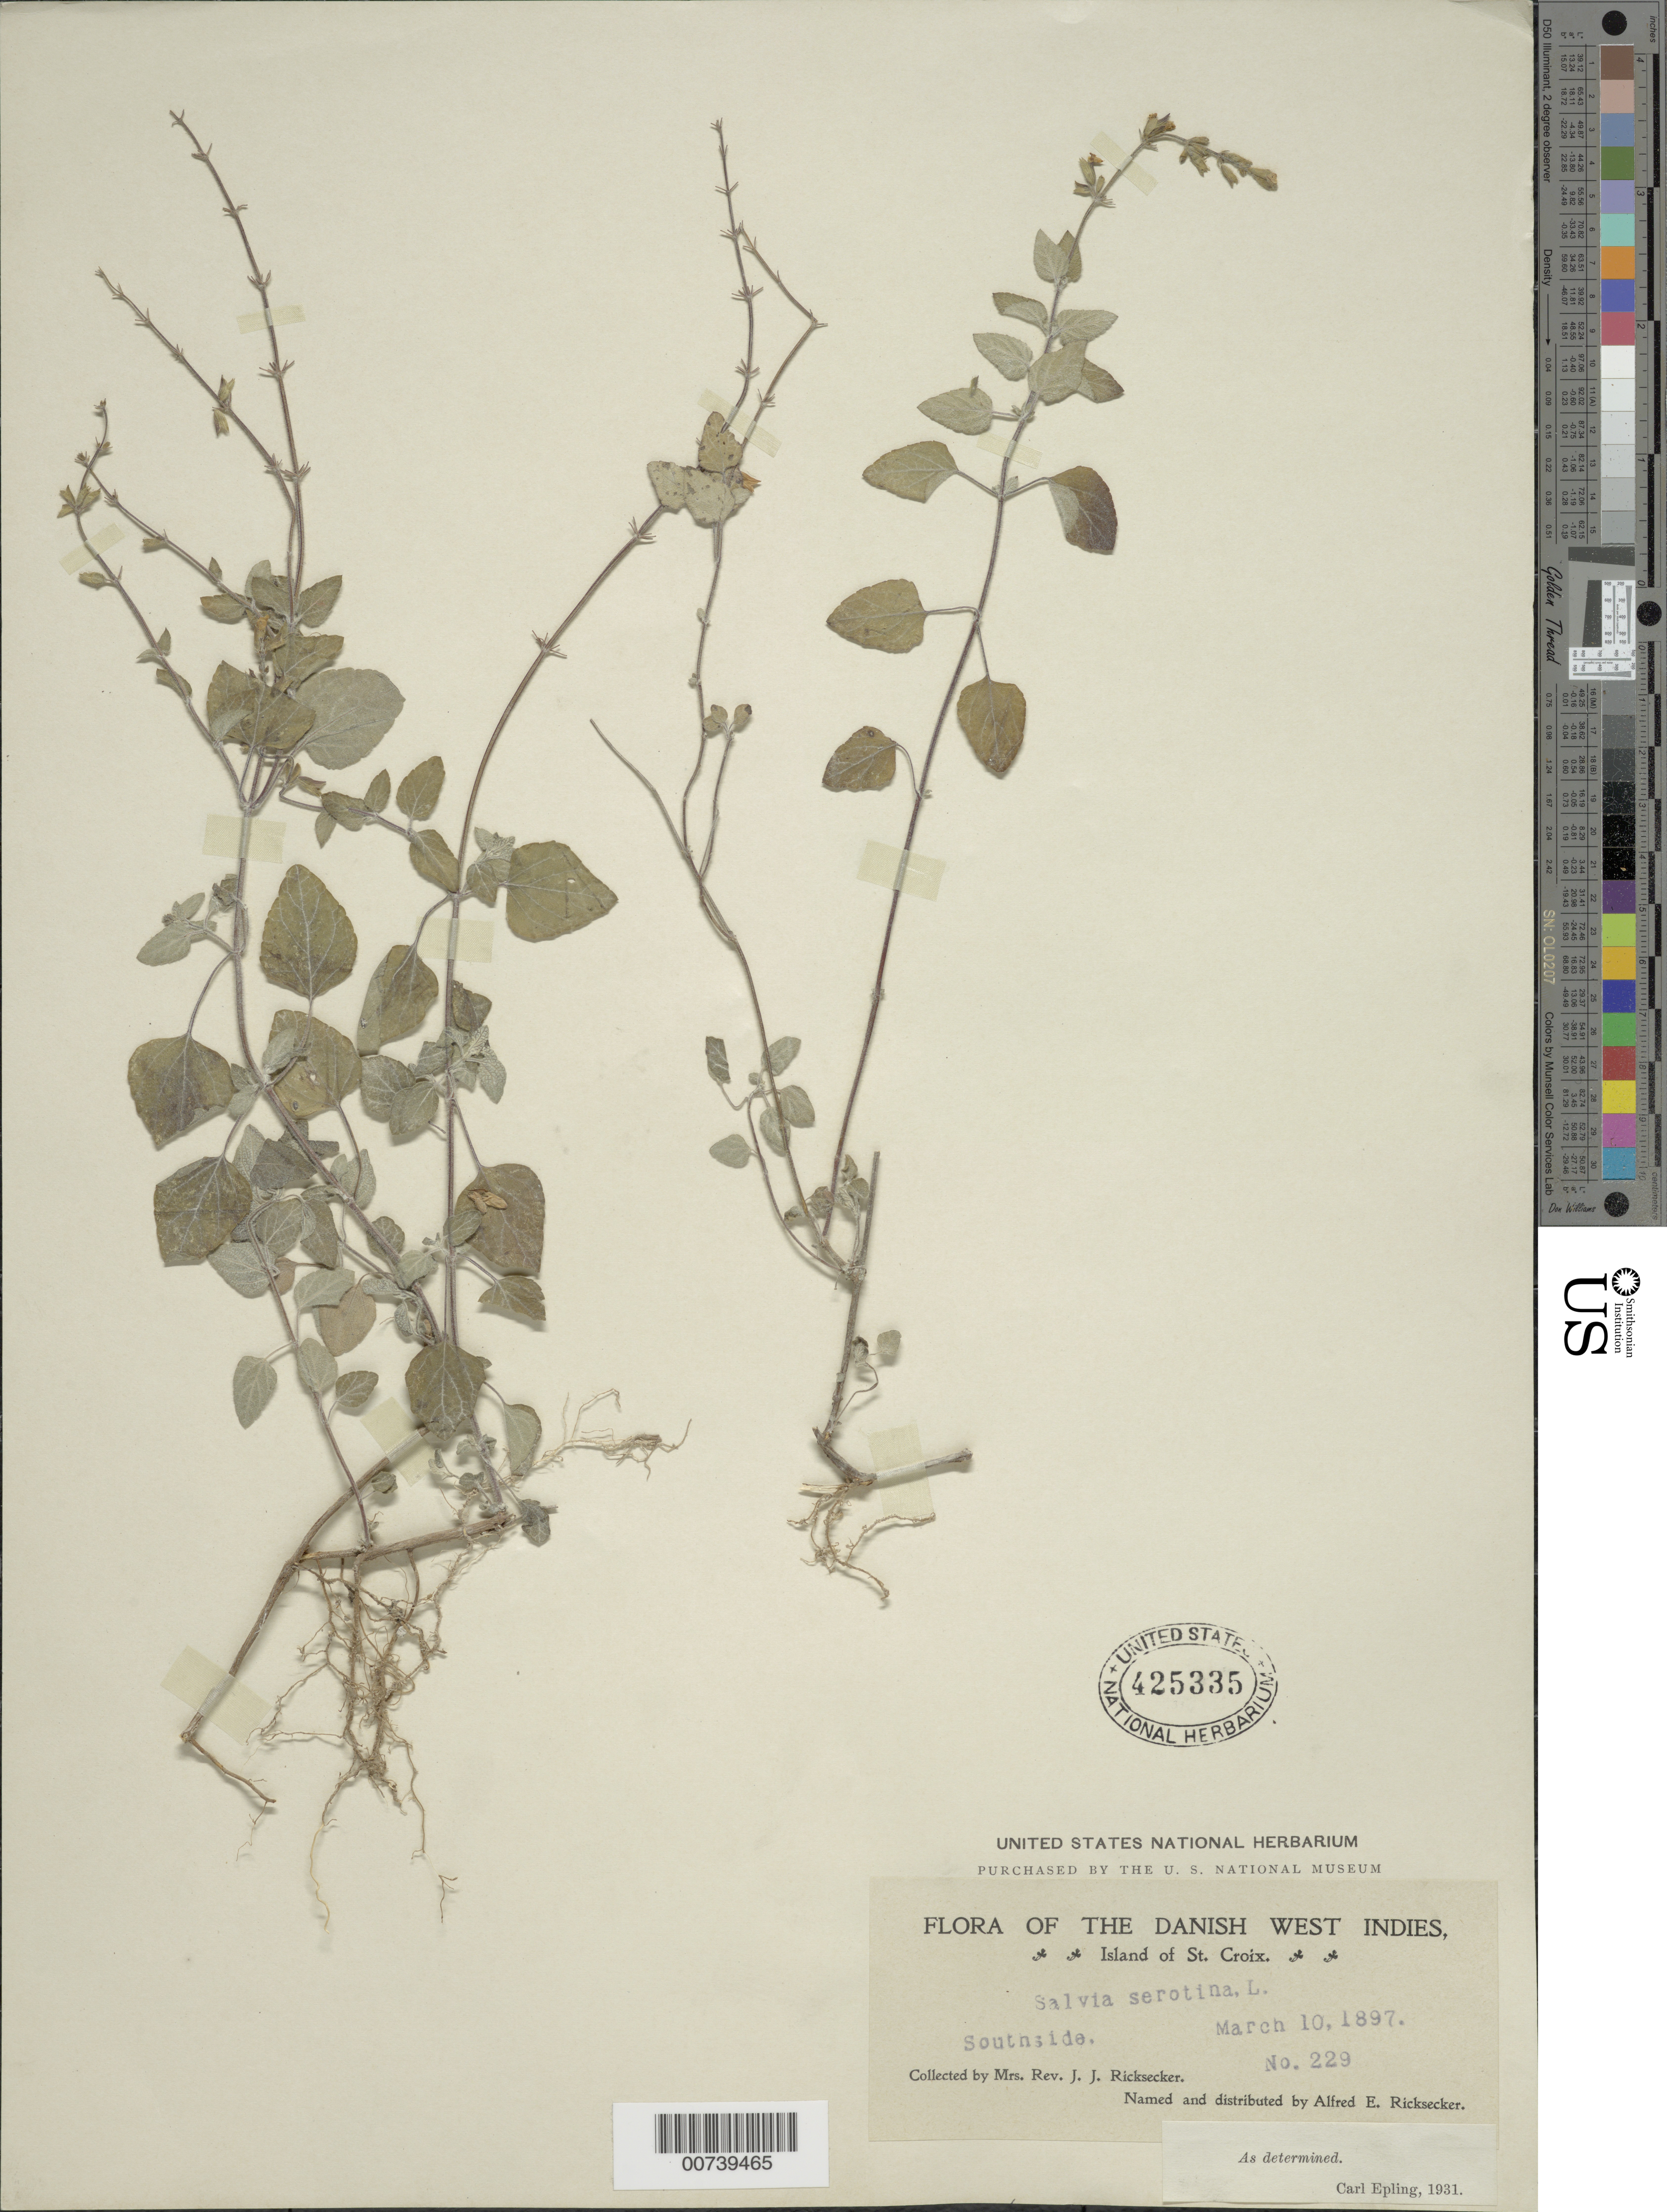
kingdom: Plantae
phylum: Tracheophyta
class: Magnoliopsida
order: Lamiales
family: Lamiaceae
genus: Salvia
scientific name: Salvia serotina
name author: L.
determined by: Epling, C. C.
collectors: L. A. Ricksecker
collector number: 229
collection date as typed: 10 Mar 1897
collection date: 1897-03-10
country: U.S. Virgin Islands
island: St. Croix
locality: Southside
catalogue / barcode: US 425335